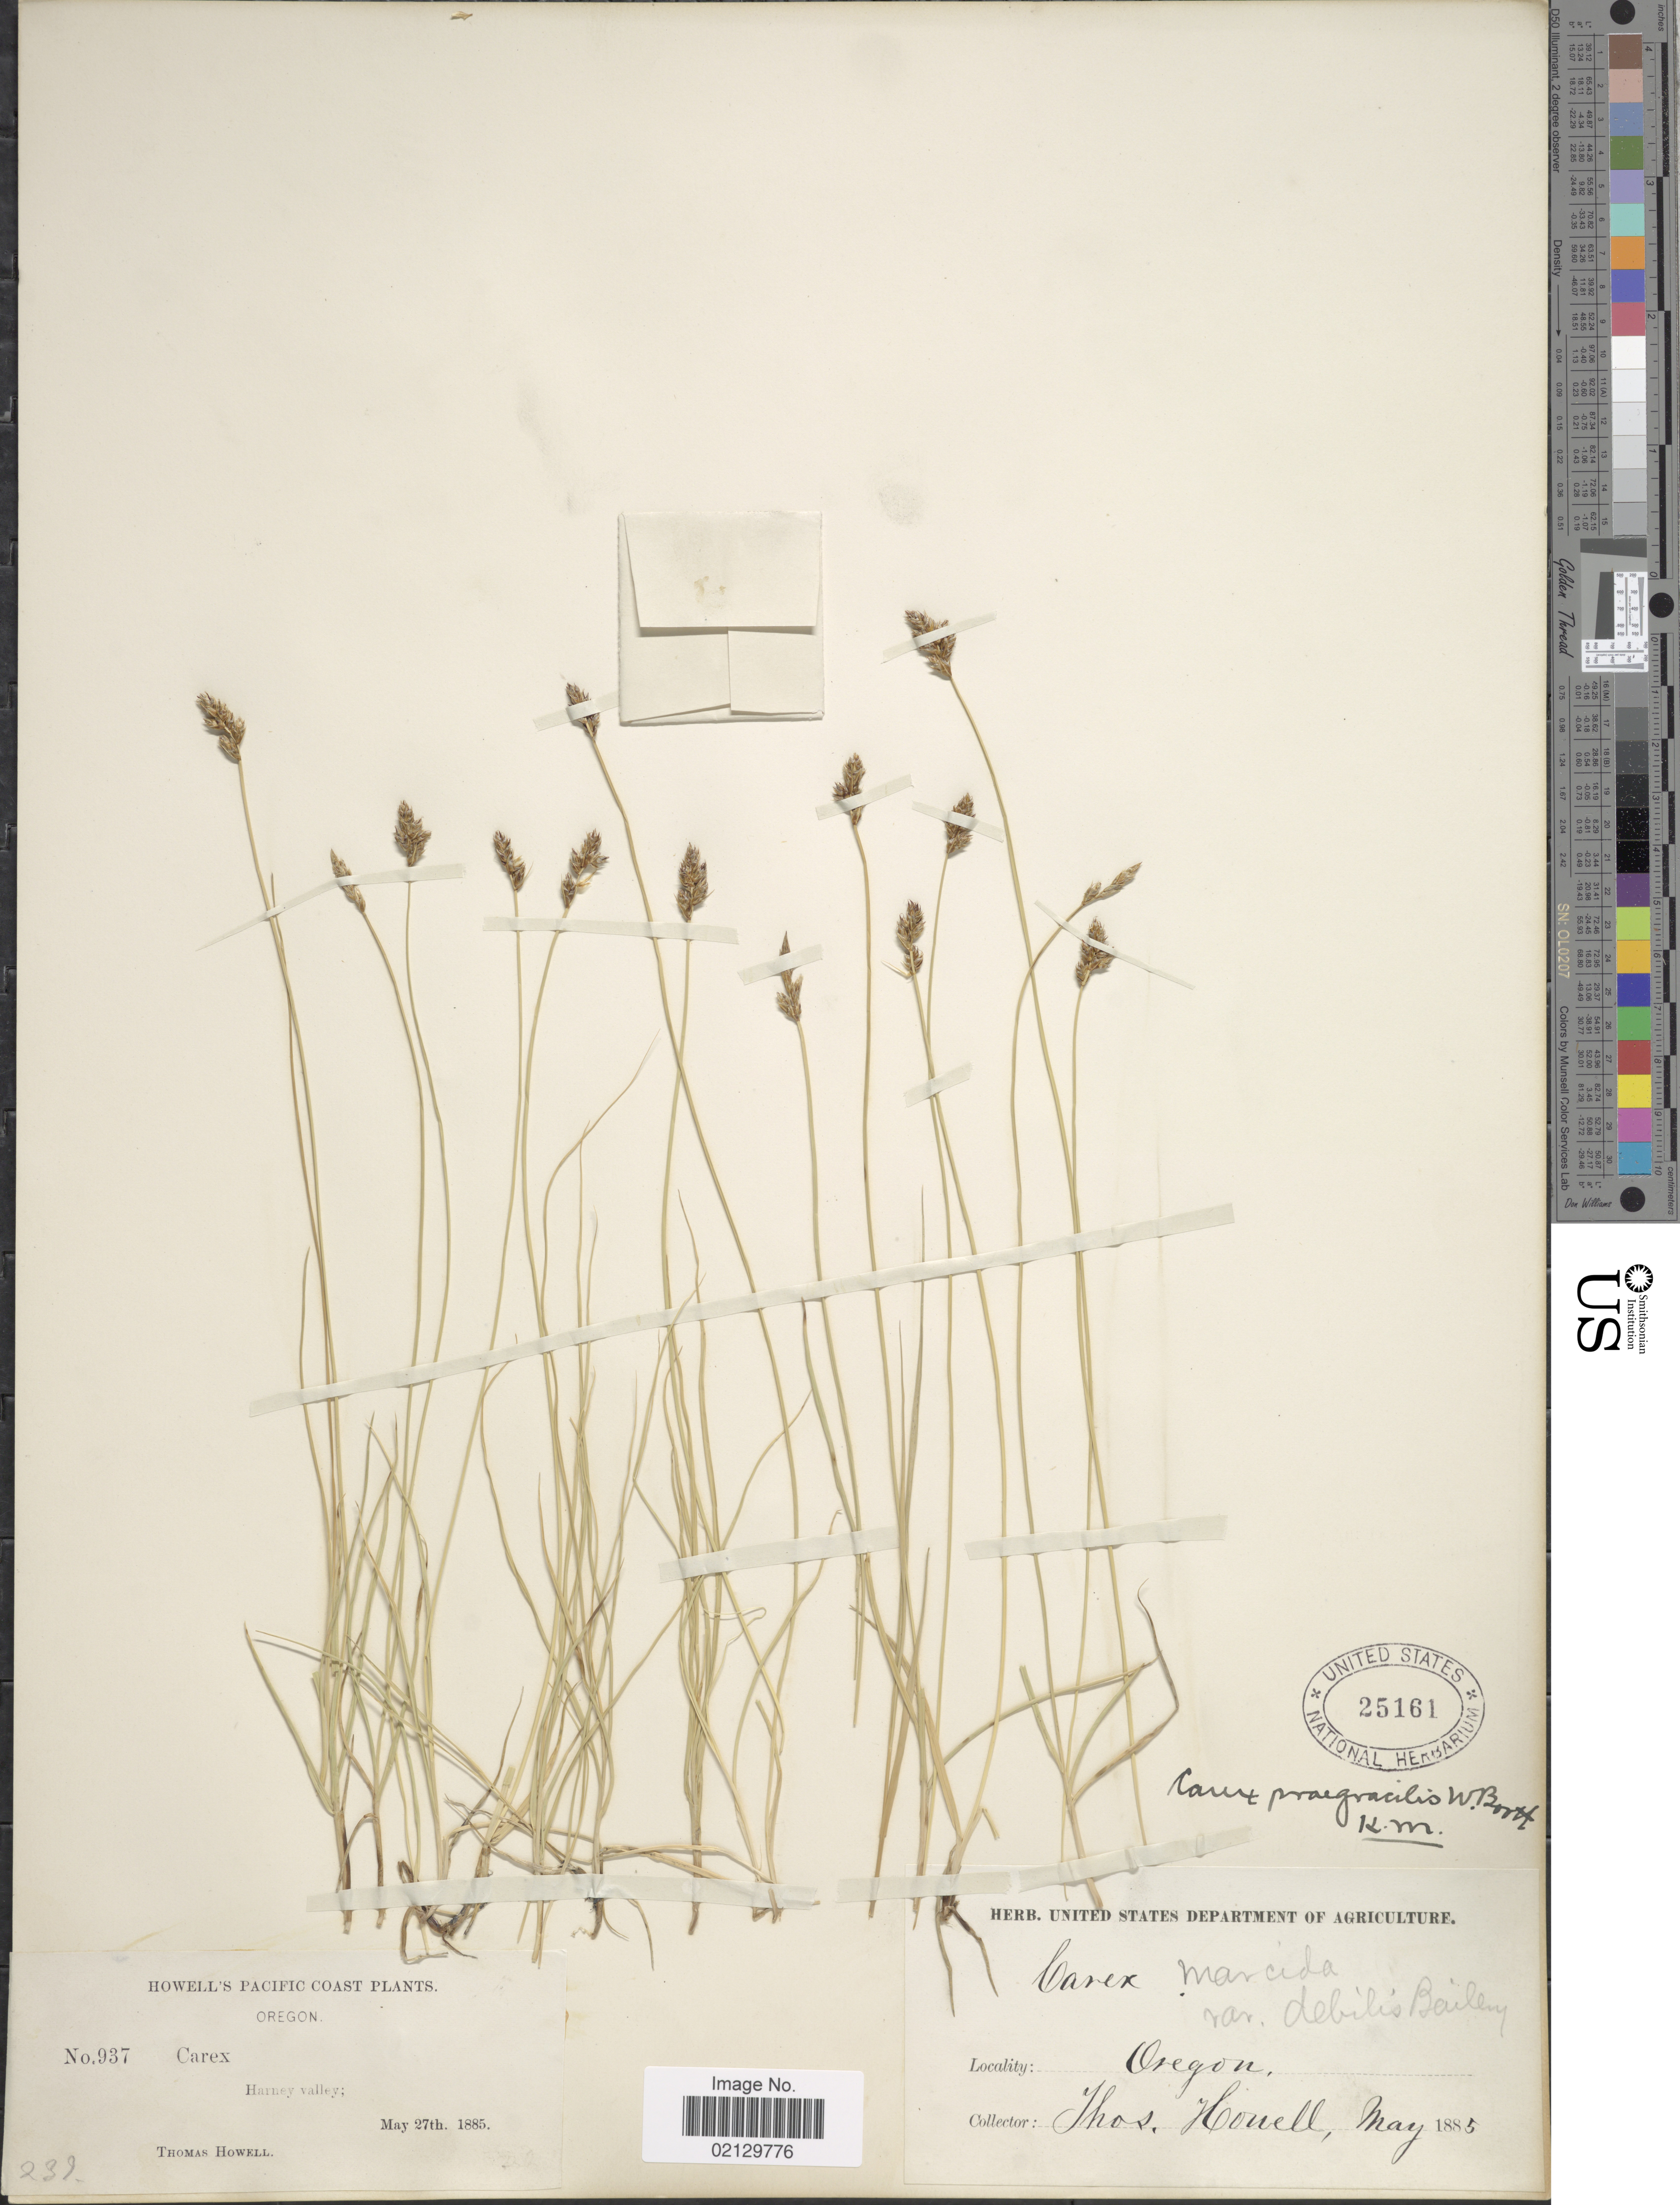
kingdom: Plantae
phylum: Tracheophyta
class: Liliopsida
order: Poales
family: Cyperaceae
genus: Carex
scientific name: Carex praegracilis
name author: W. Boott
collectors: T. Howell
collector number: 937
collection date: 1885-05-27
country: United States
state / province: Oregon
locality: Harney valley.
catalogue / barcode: US 25161